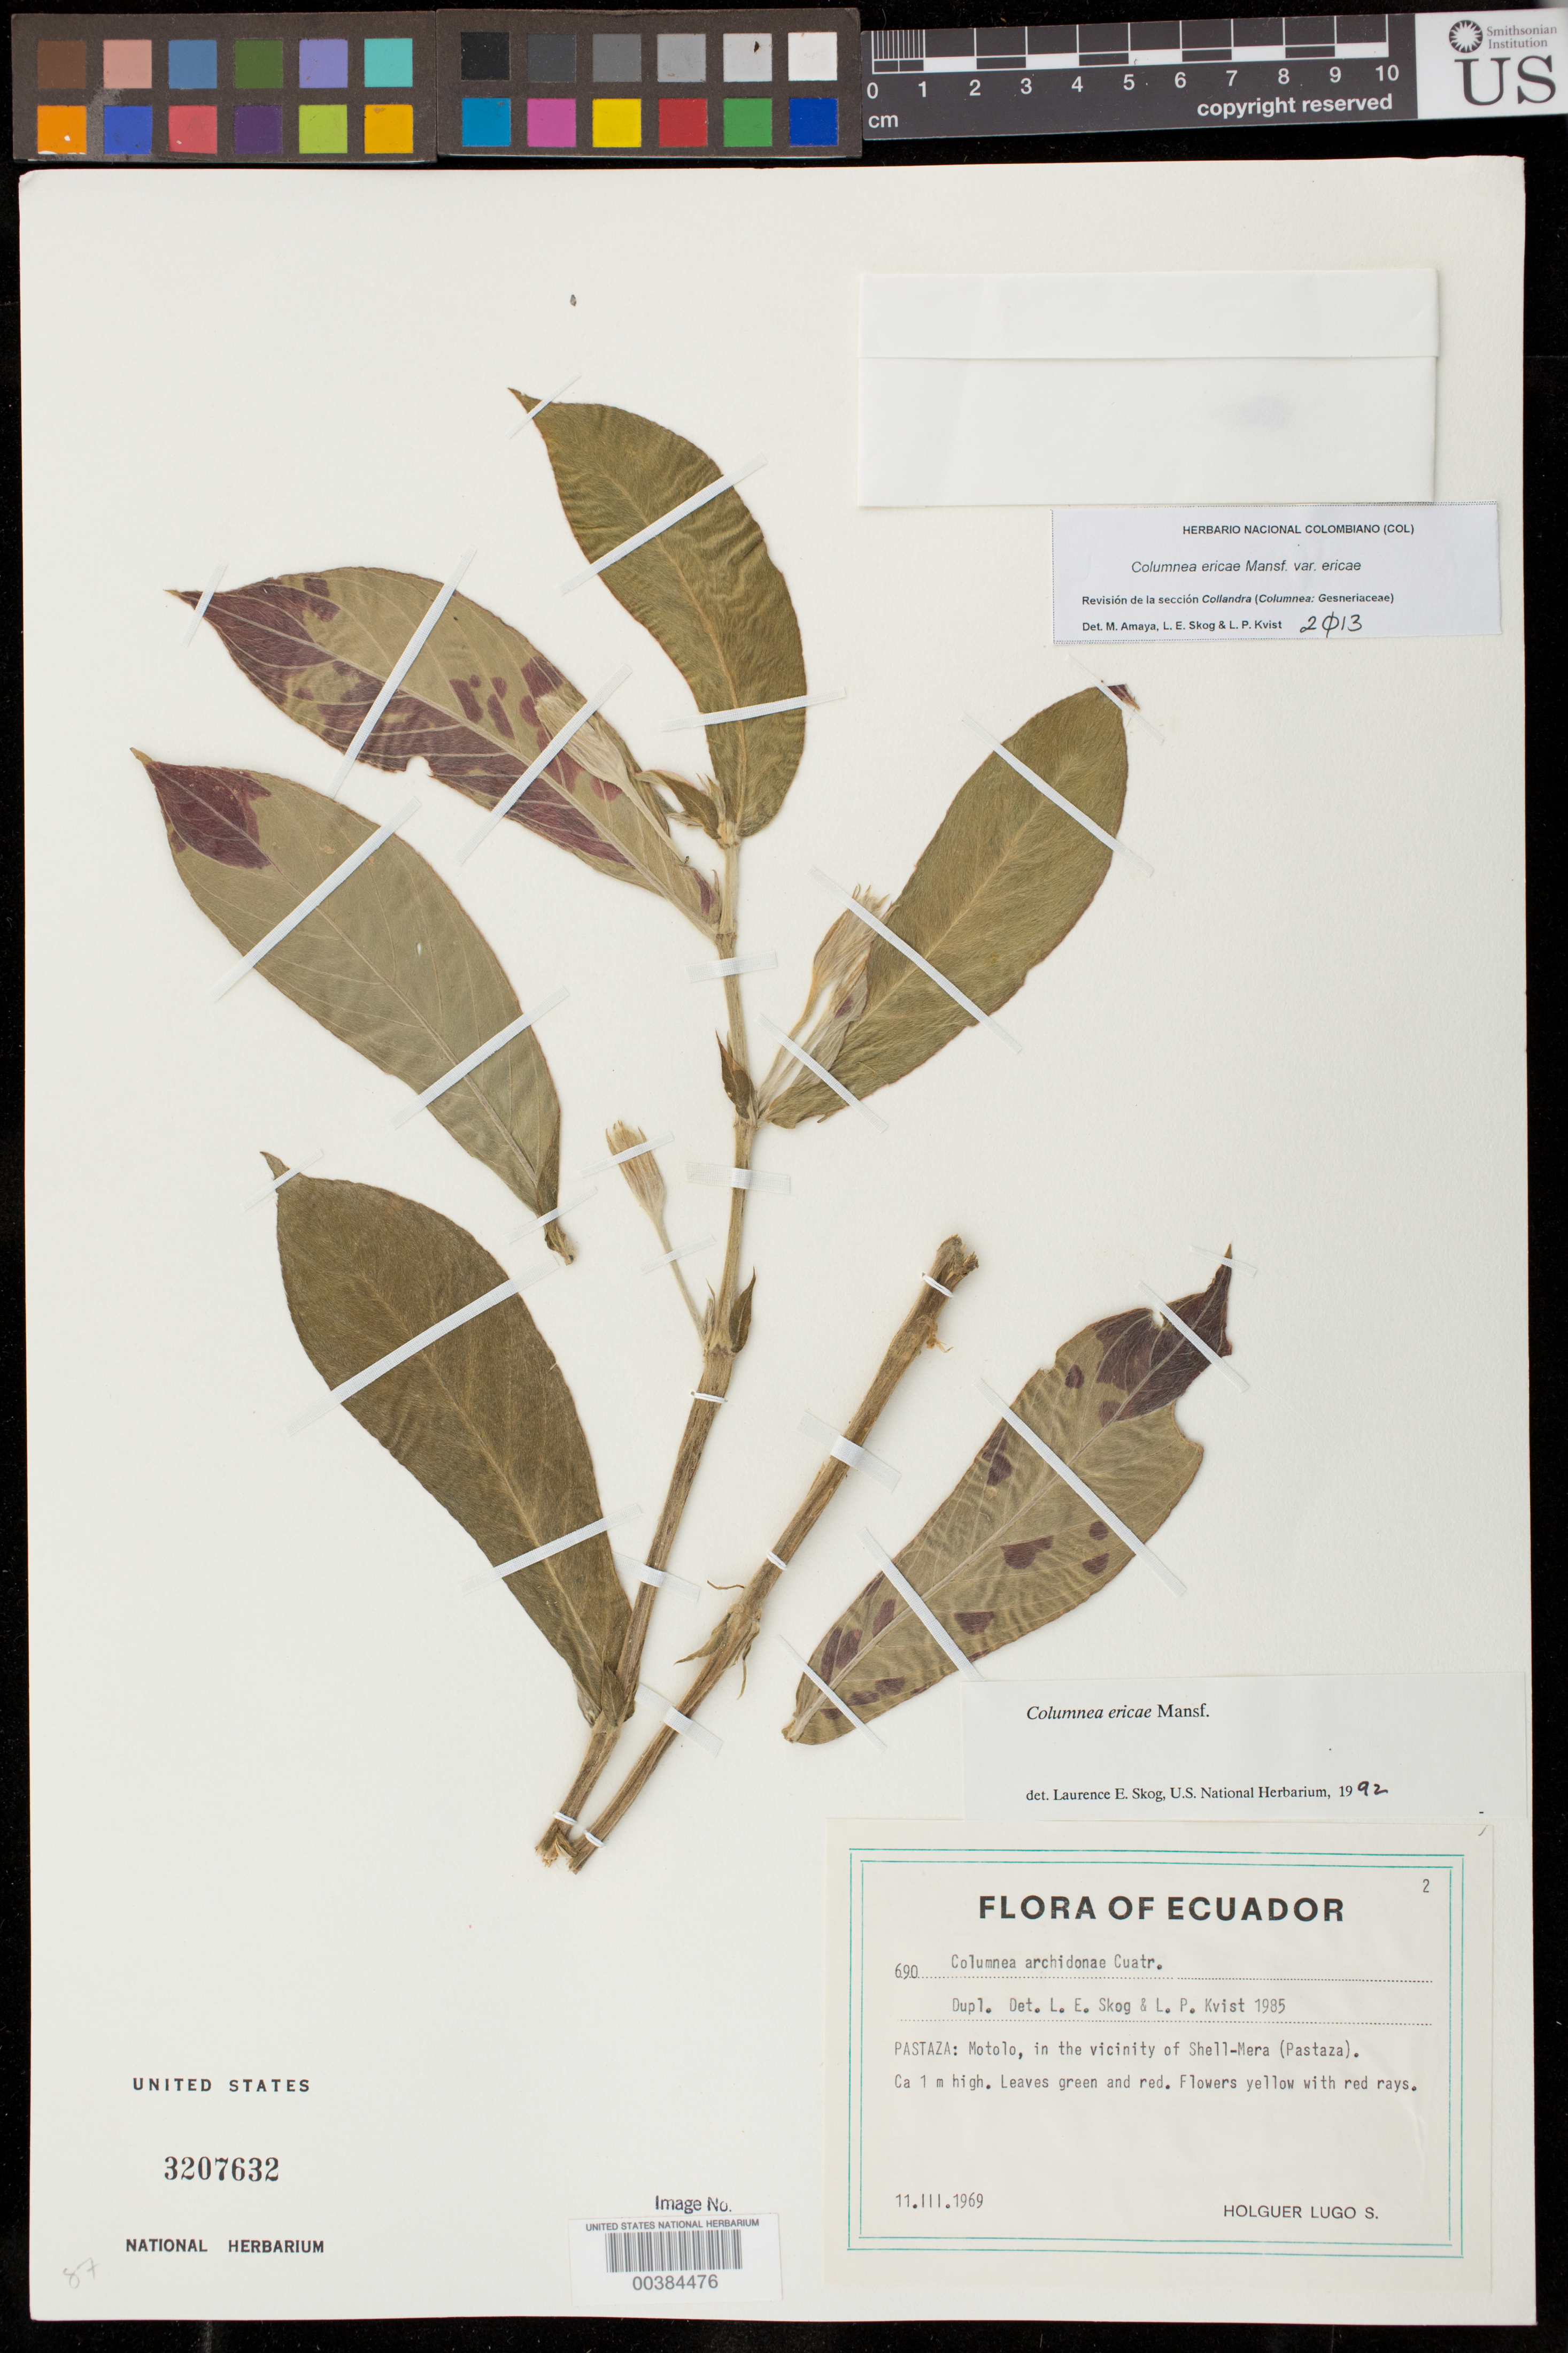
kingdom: Plantae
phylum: Tracheophyta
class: Magnoliopsida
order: Lamiales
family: Gesneriaceae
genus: Columnea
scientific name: Columnea ericae var. ericae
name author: Mansf.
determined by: Amaya-Márquez, M.; Skog, Laurence E.; Kvist, L. P.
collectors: H. Lugo S.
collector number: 690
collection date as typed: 11 Mar 1969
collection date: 1969-03-11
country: Ecuador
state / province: Pastaza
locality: Motolo, Shel-Mera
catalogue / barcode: US 3207632